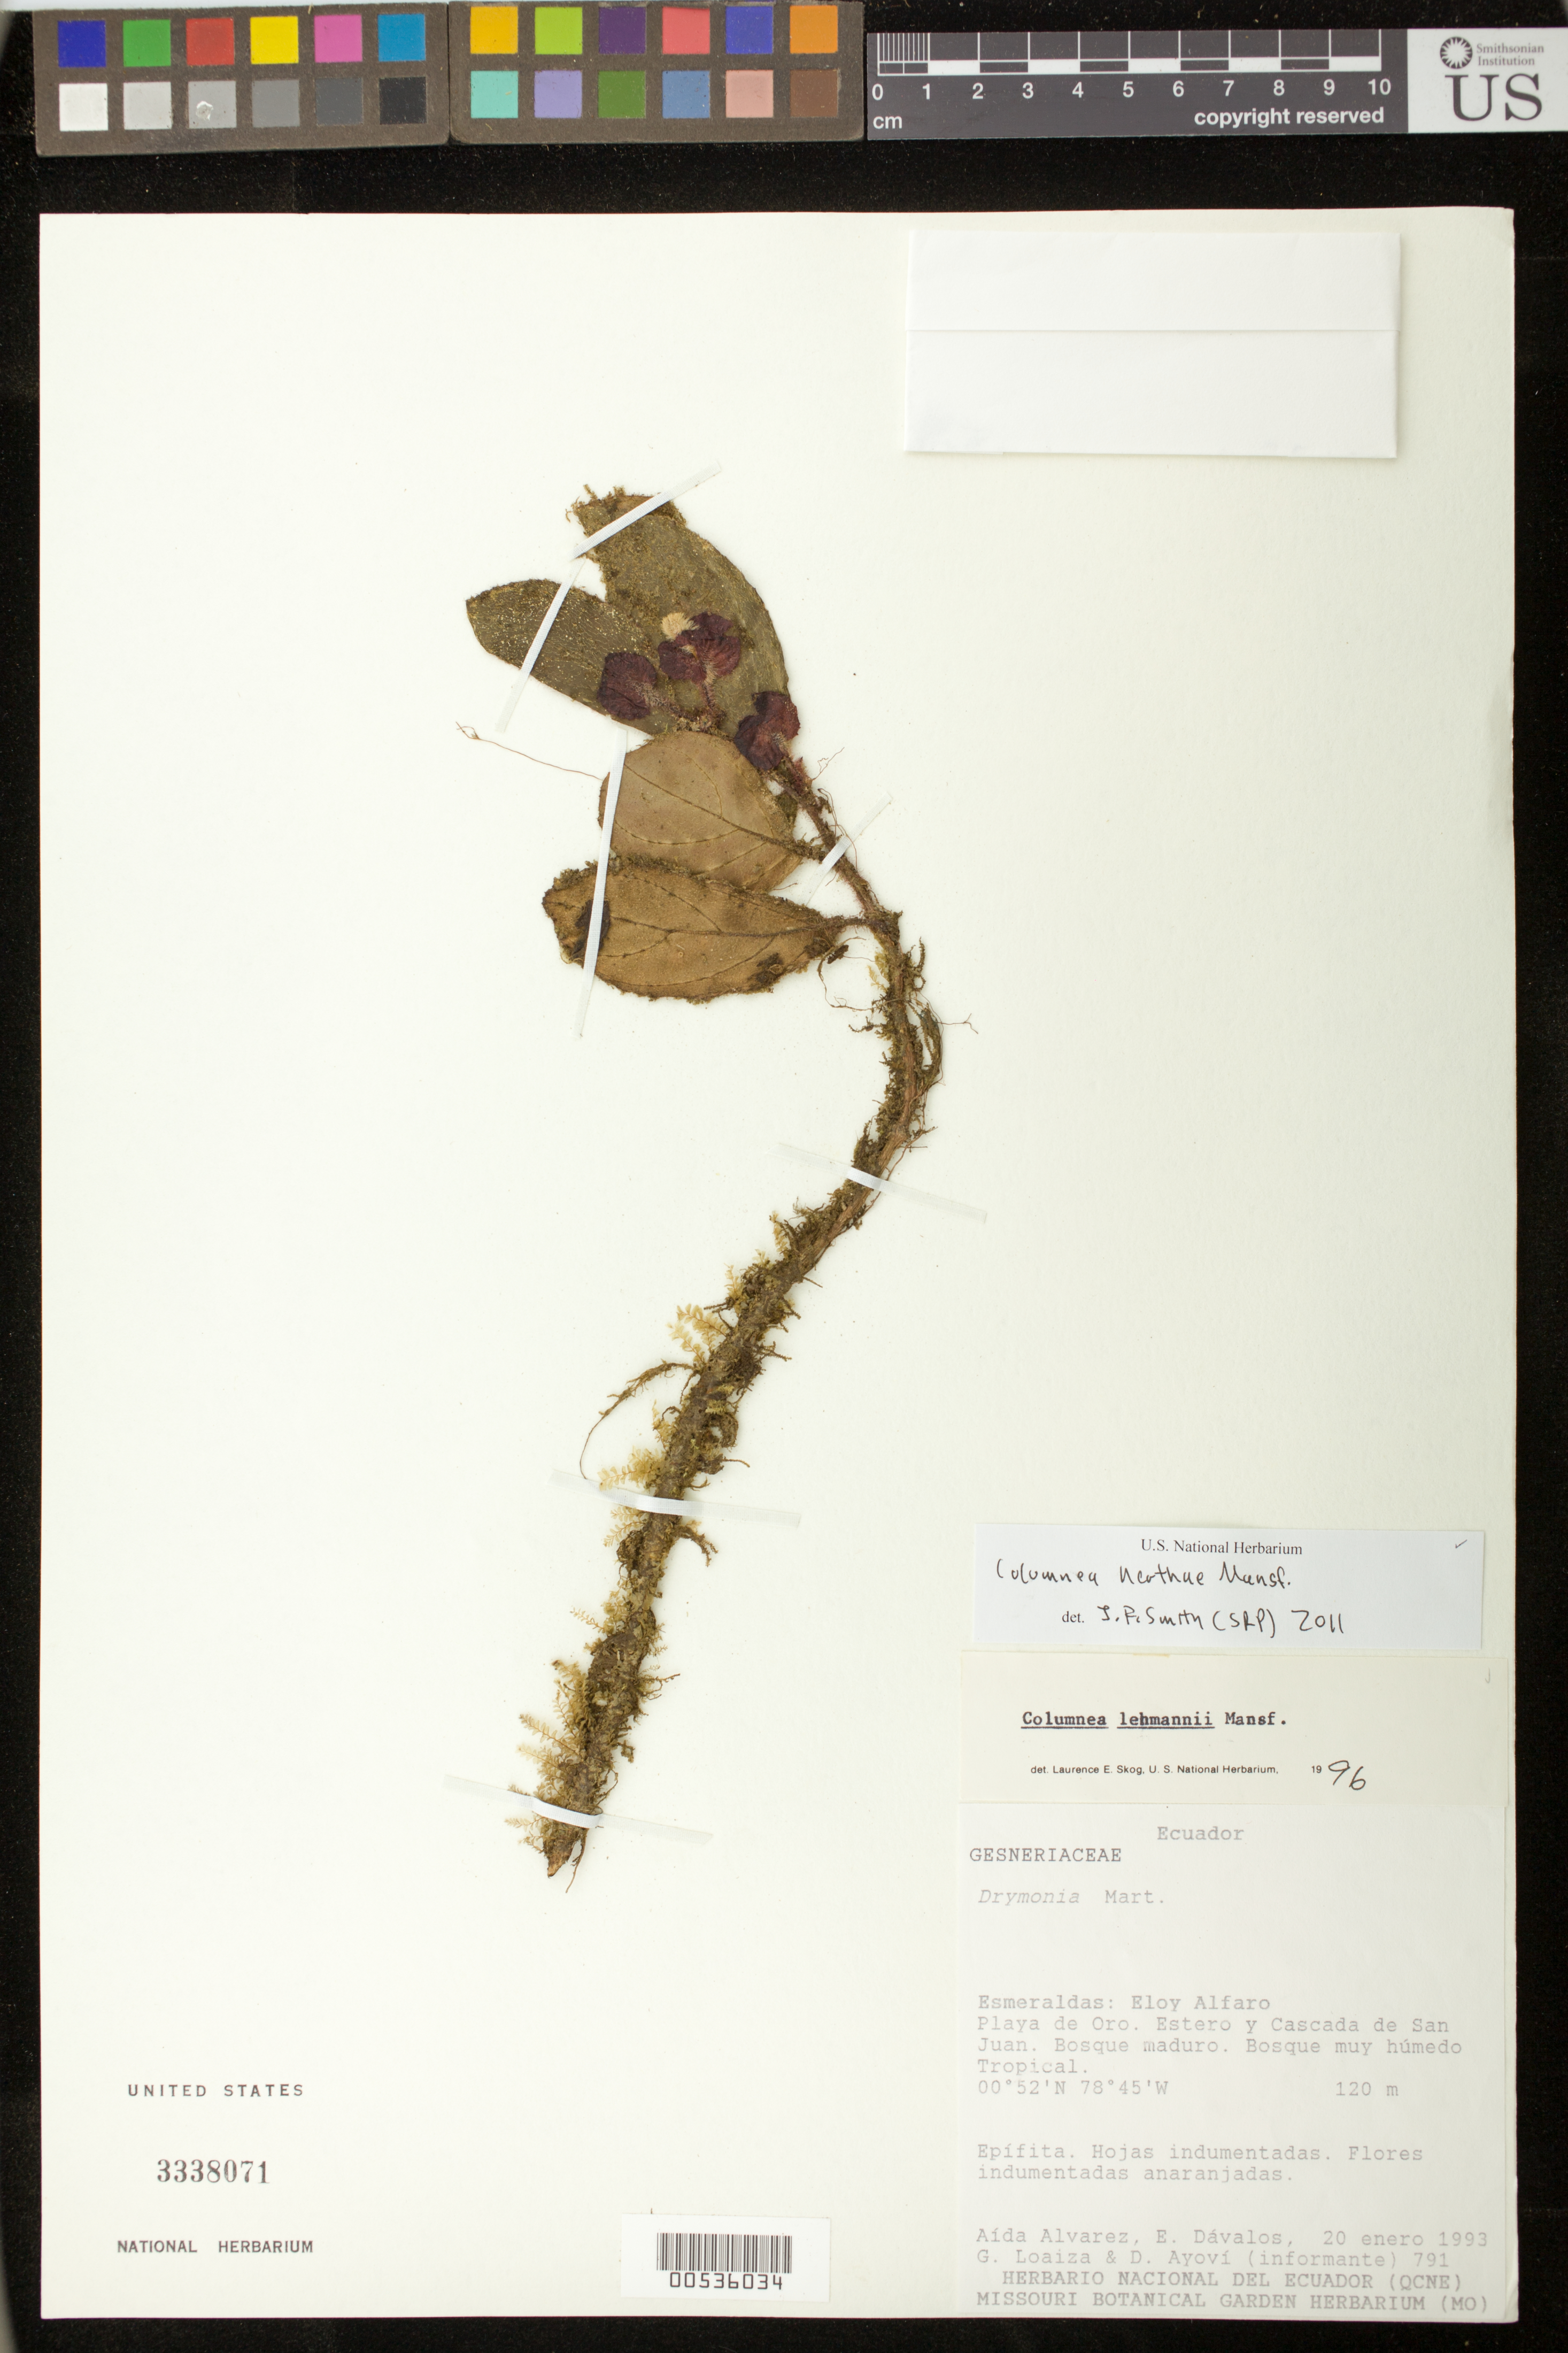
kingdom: Plantae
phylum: Tracheophyta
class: Magnoliopsida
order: Lamiales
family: Gesneriaceae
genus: Columnea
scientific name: Columnea herthae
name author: Mansf.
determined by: Smith, J. F.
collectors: A. Alvarez, E. Dávalos, G. Loaiza & D. Ayoví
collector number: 791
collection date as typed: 20 Jan 1993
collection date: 1993-01-20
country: Ecuador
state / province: Esmeraldas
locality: Eloy Alfaro; Playa de Oro, Estero y Cascada de San Juan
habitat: Bosque maduro; bosque muy húmedo tropical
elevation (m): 120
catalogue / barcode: US 3338071